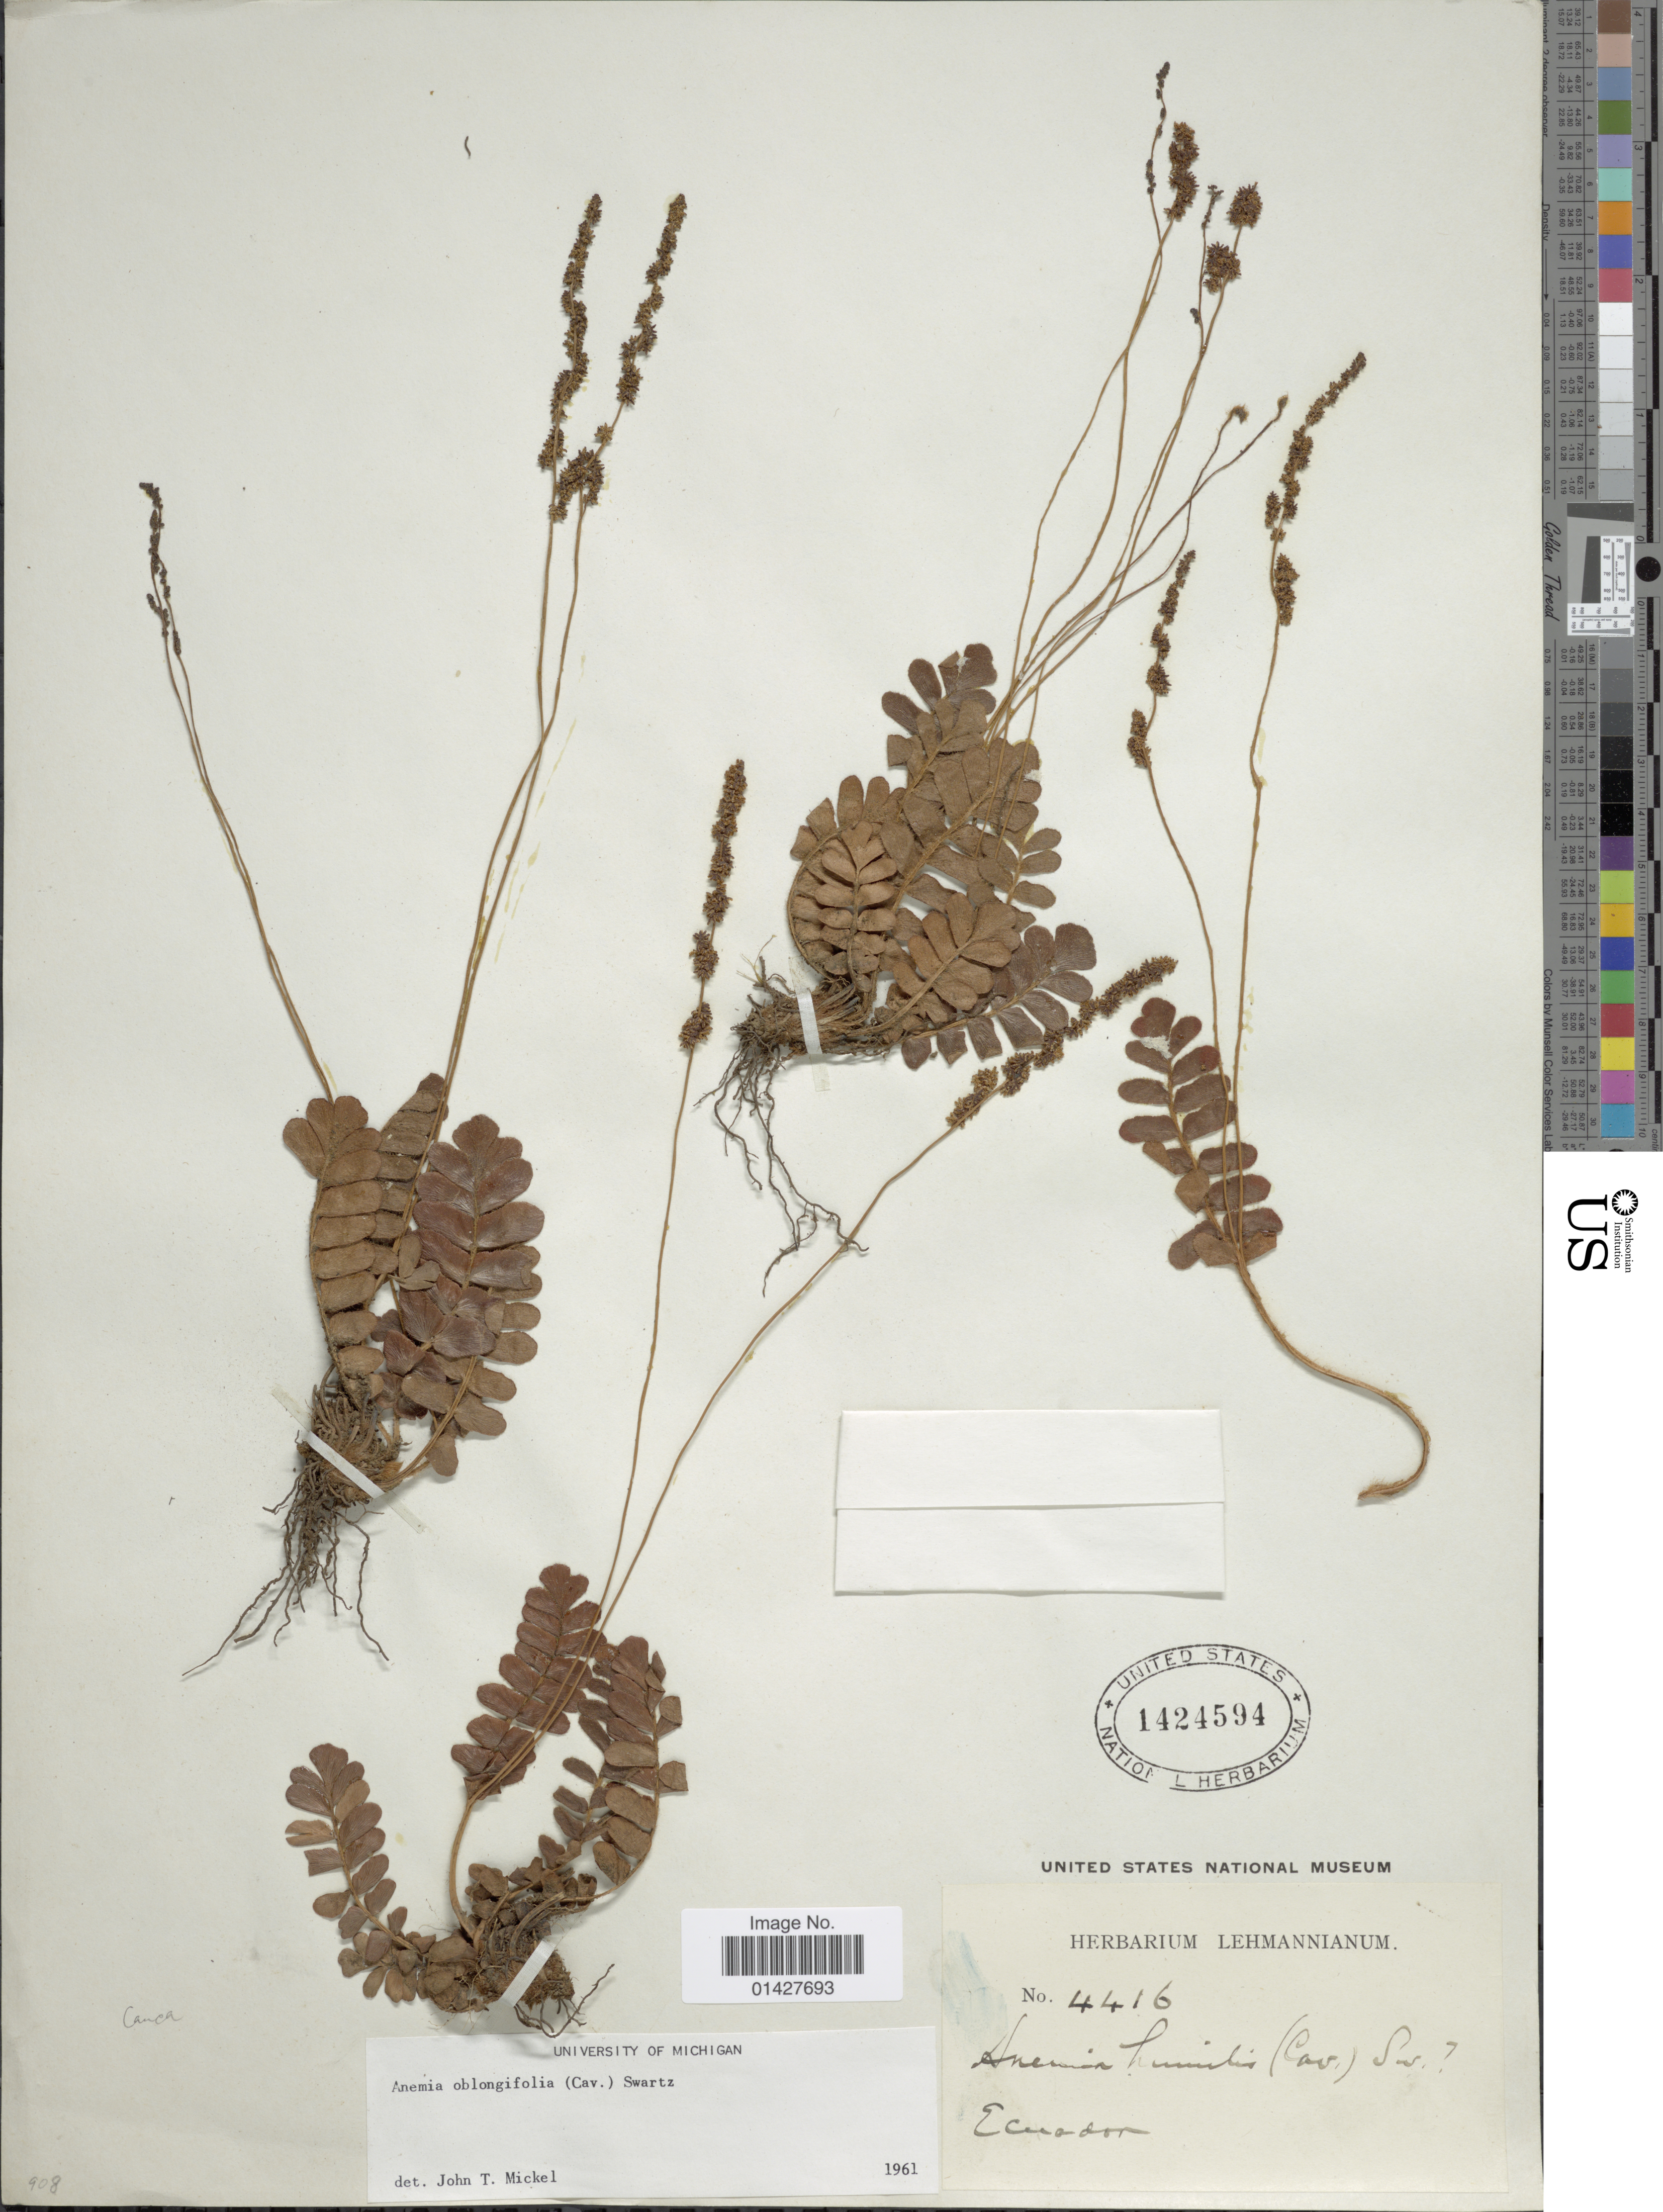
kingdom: Plantae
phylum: Tracheophyta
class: Polypodiopsida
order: Schizaeales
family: Anemiaceae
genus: Anemia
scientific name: Anemia oblongifolia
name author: (Cav.) Sw.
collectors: ex herb. Lehmannianum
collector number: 4416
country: Ecuador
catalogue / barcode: US 1424594